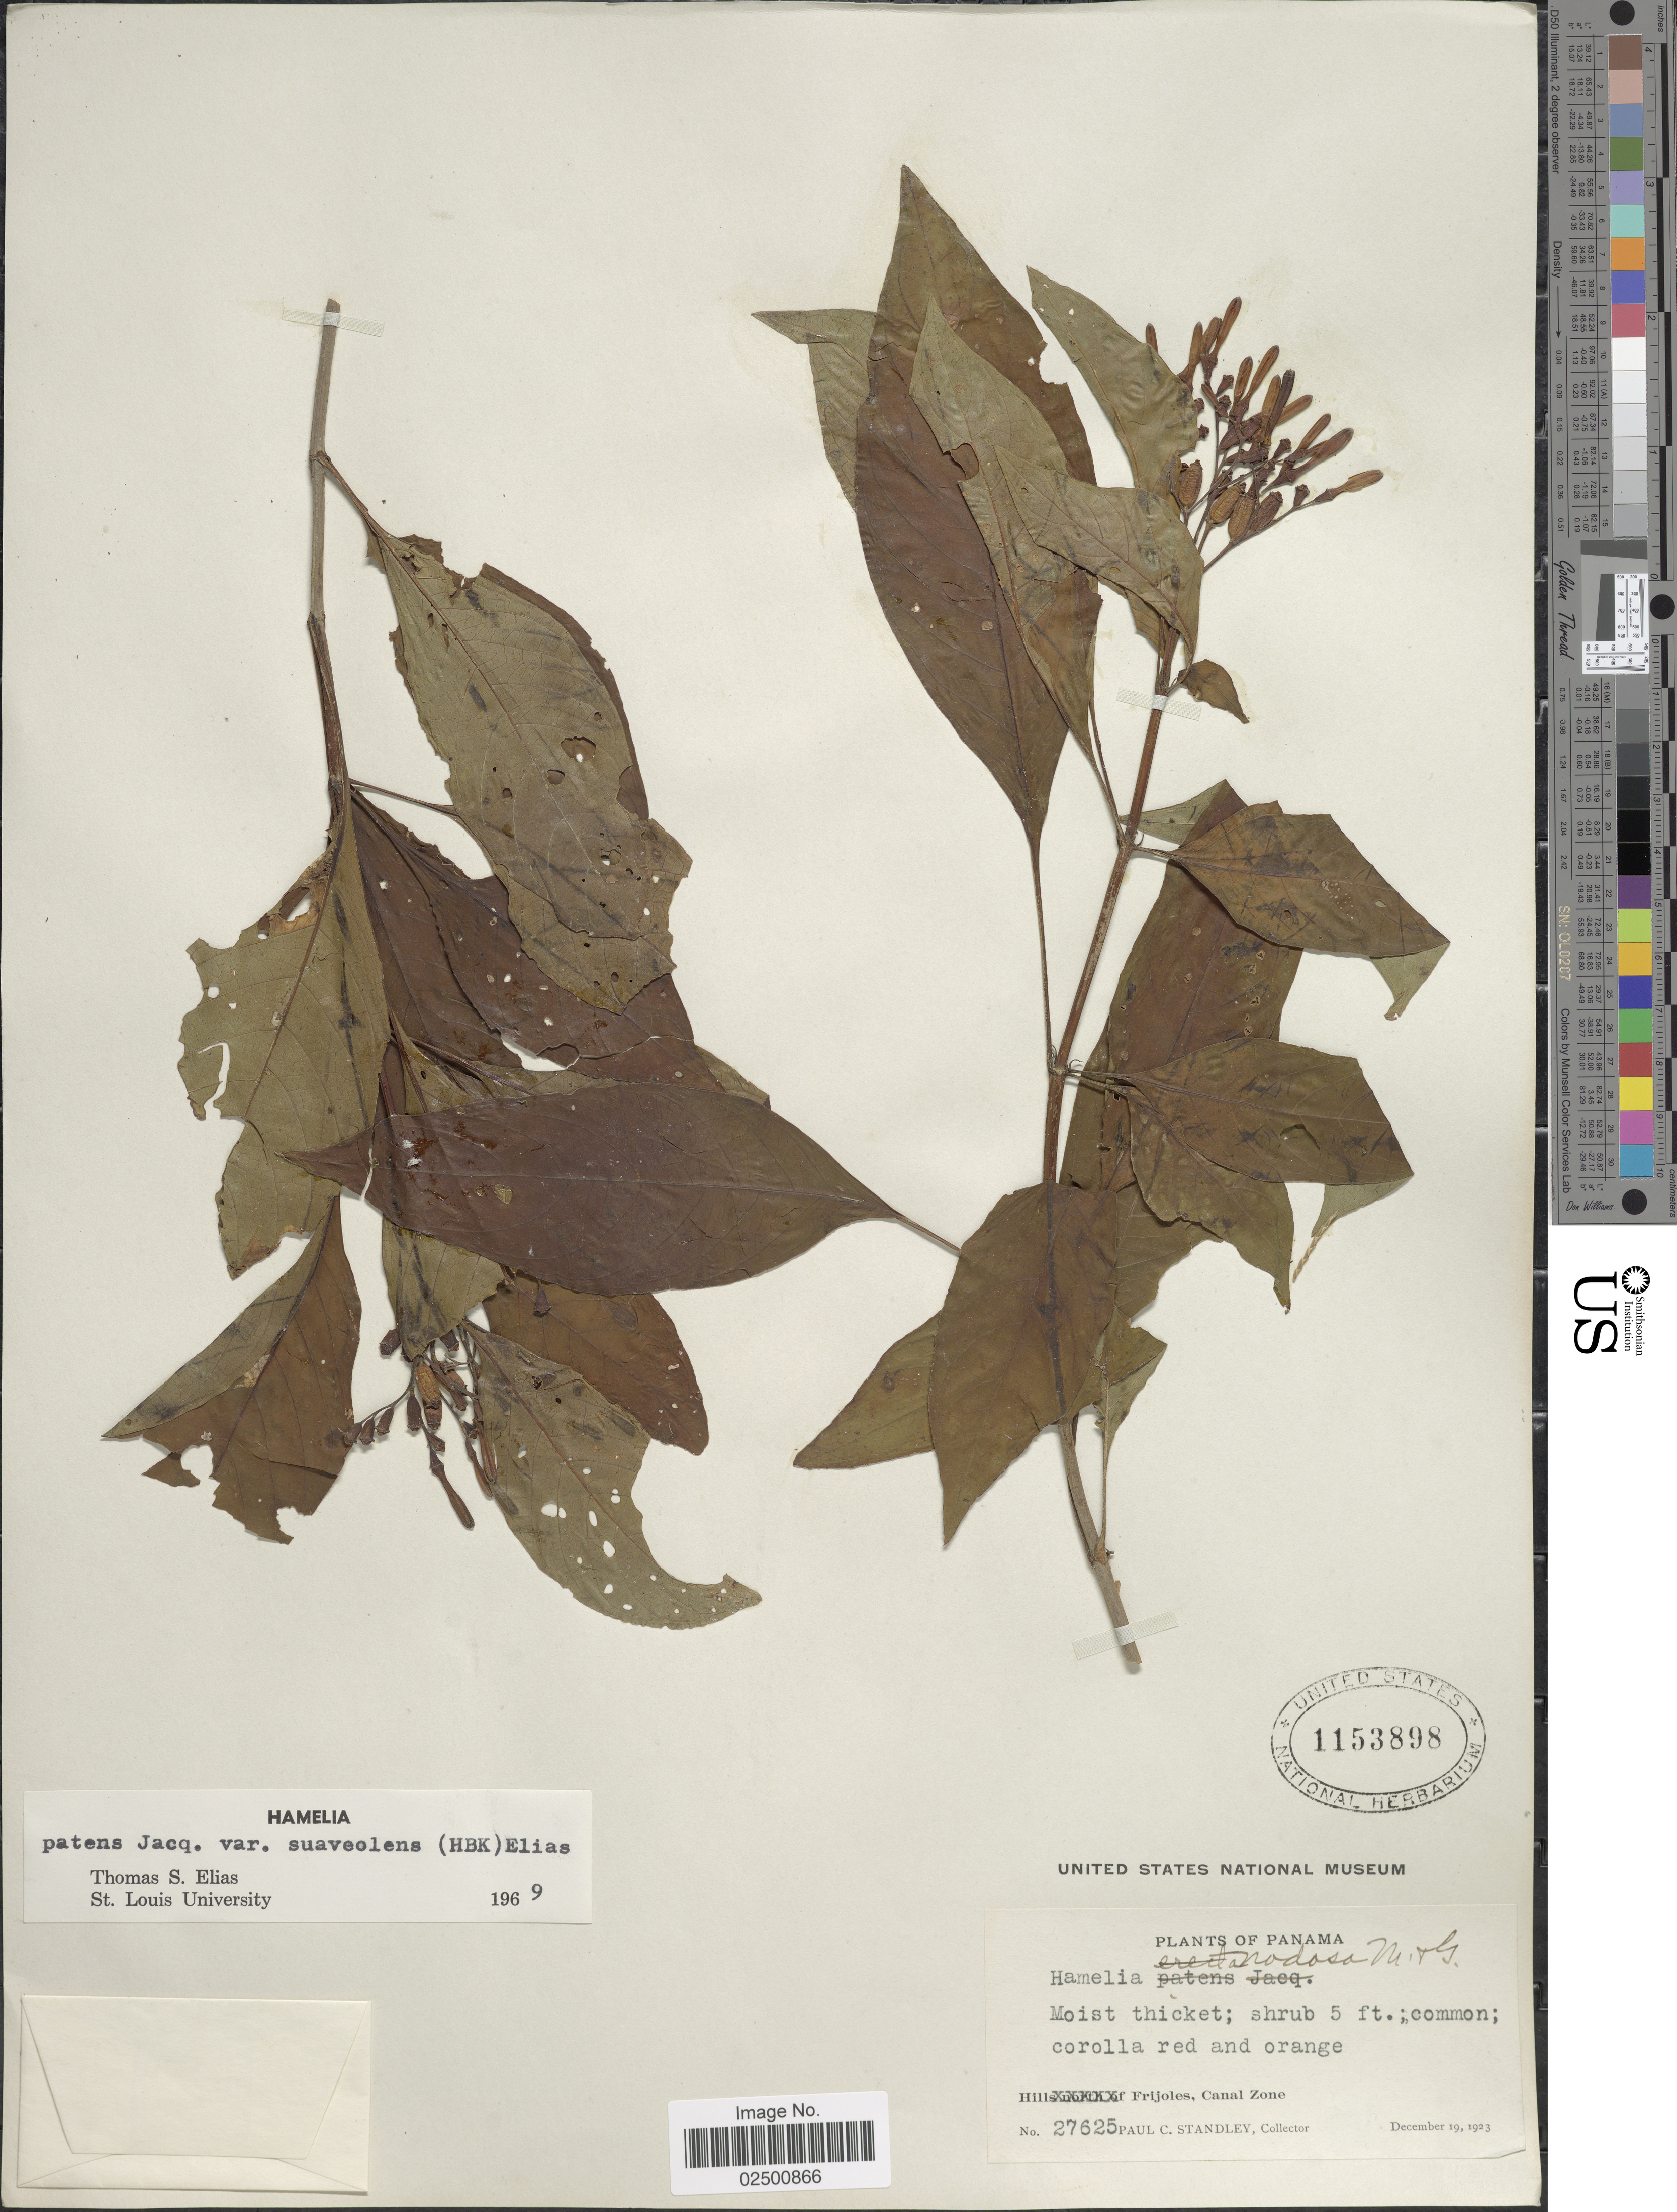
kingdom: Plantae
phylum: Tracheophyta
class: Magnoliopsida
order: Gentianales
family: Rubiaceae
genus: Hamelia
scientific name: Hamelia patens var. suaveolens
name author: (Kunth)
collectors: P. C. Standley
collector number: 27625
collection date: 1923-01-19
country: Panama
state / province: Colón / Panamá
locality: Hills, Frijoles, Canal Zone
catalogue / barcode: US 1153898